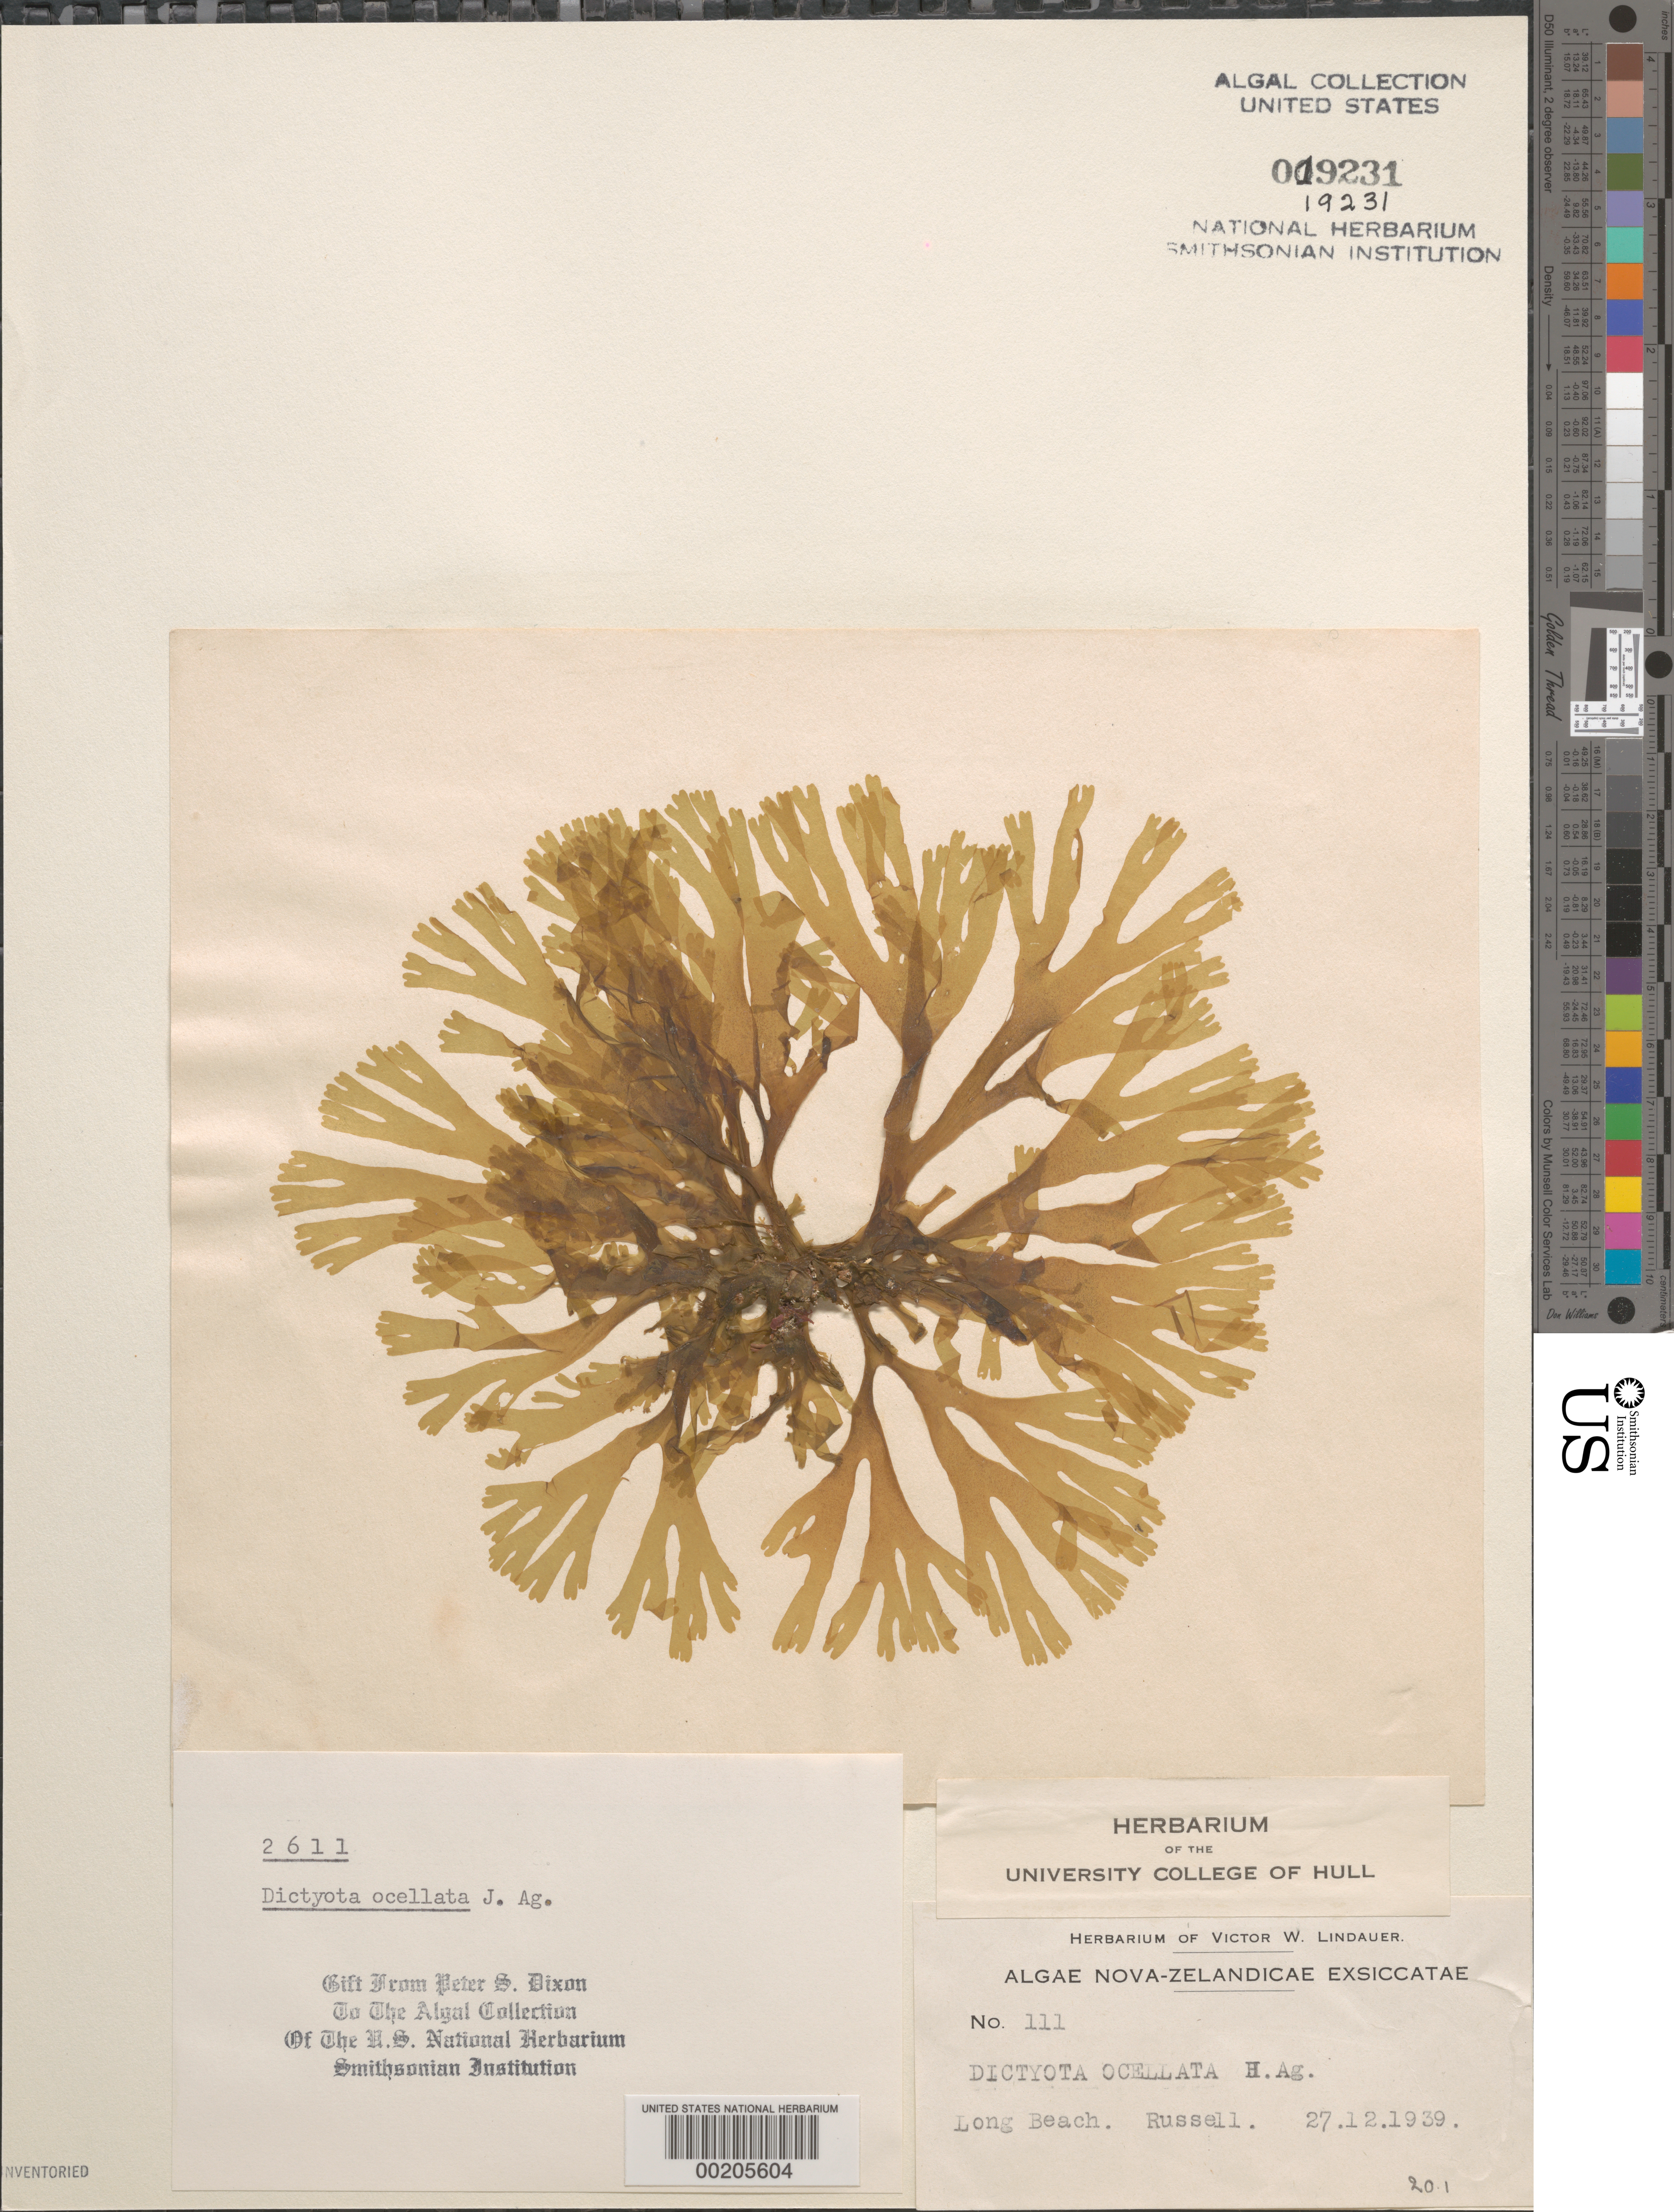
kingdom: Chromista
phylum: Ochrophyta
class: Phaeophyceae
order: Dictyotales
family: Dictyotaceae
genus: Dictyota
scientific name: Dictyota ocellata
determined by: Dixon, P. S.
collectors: V. Lindauer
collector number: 111 & PSD 2611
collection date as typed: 27 Dec 1939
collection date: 1939-12-27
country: New Zealand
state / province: Northland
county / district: Far North District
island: North Island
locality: Russell, Long Beach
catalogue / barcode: US 19231